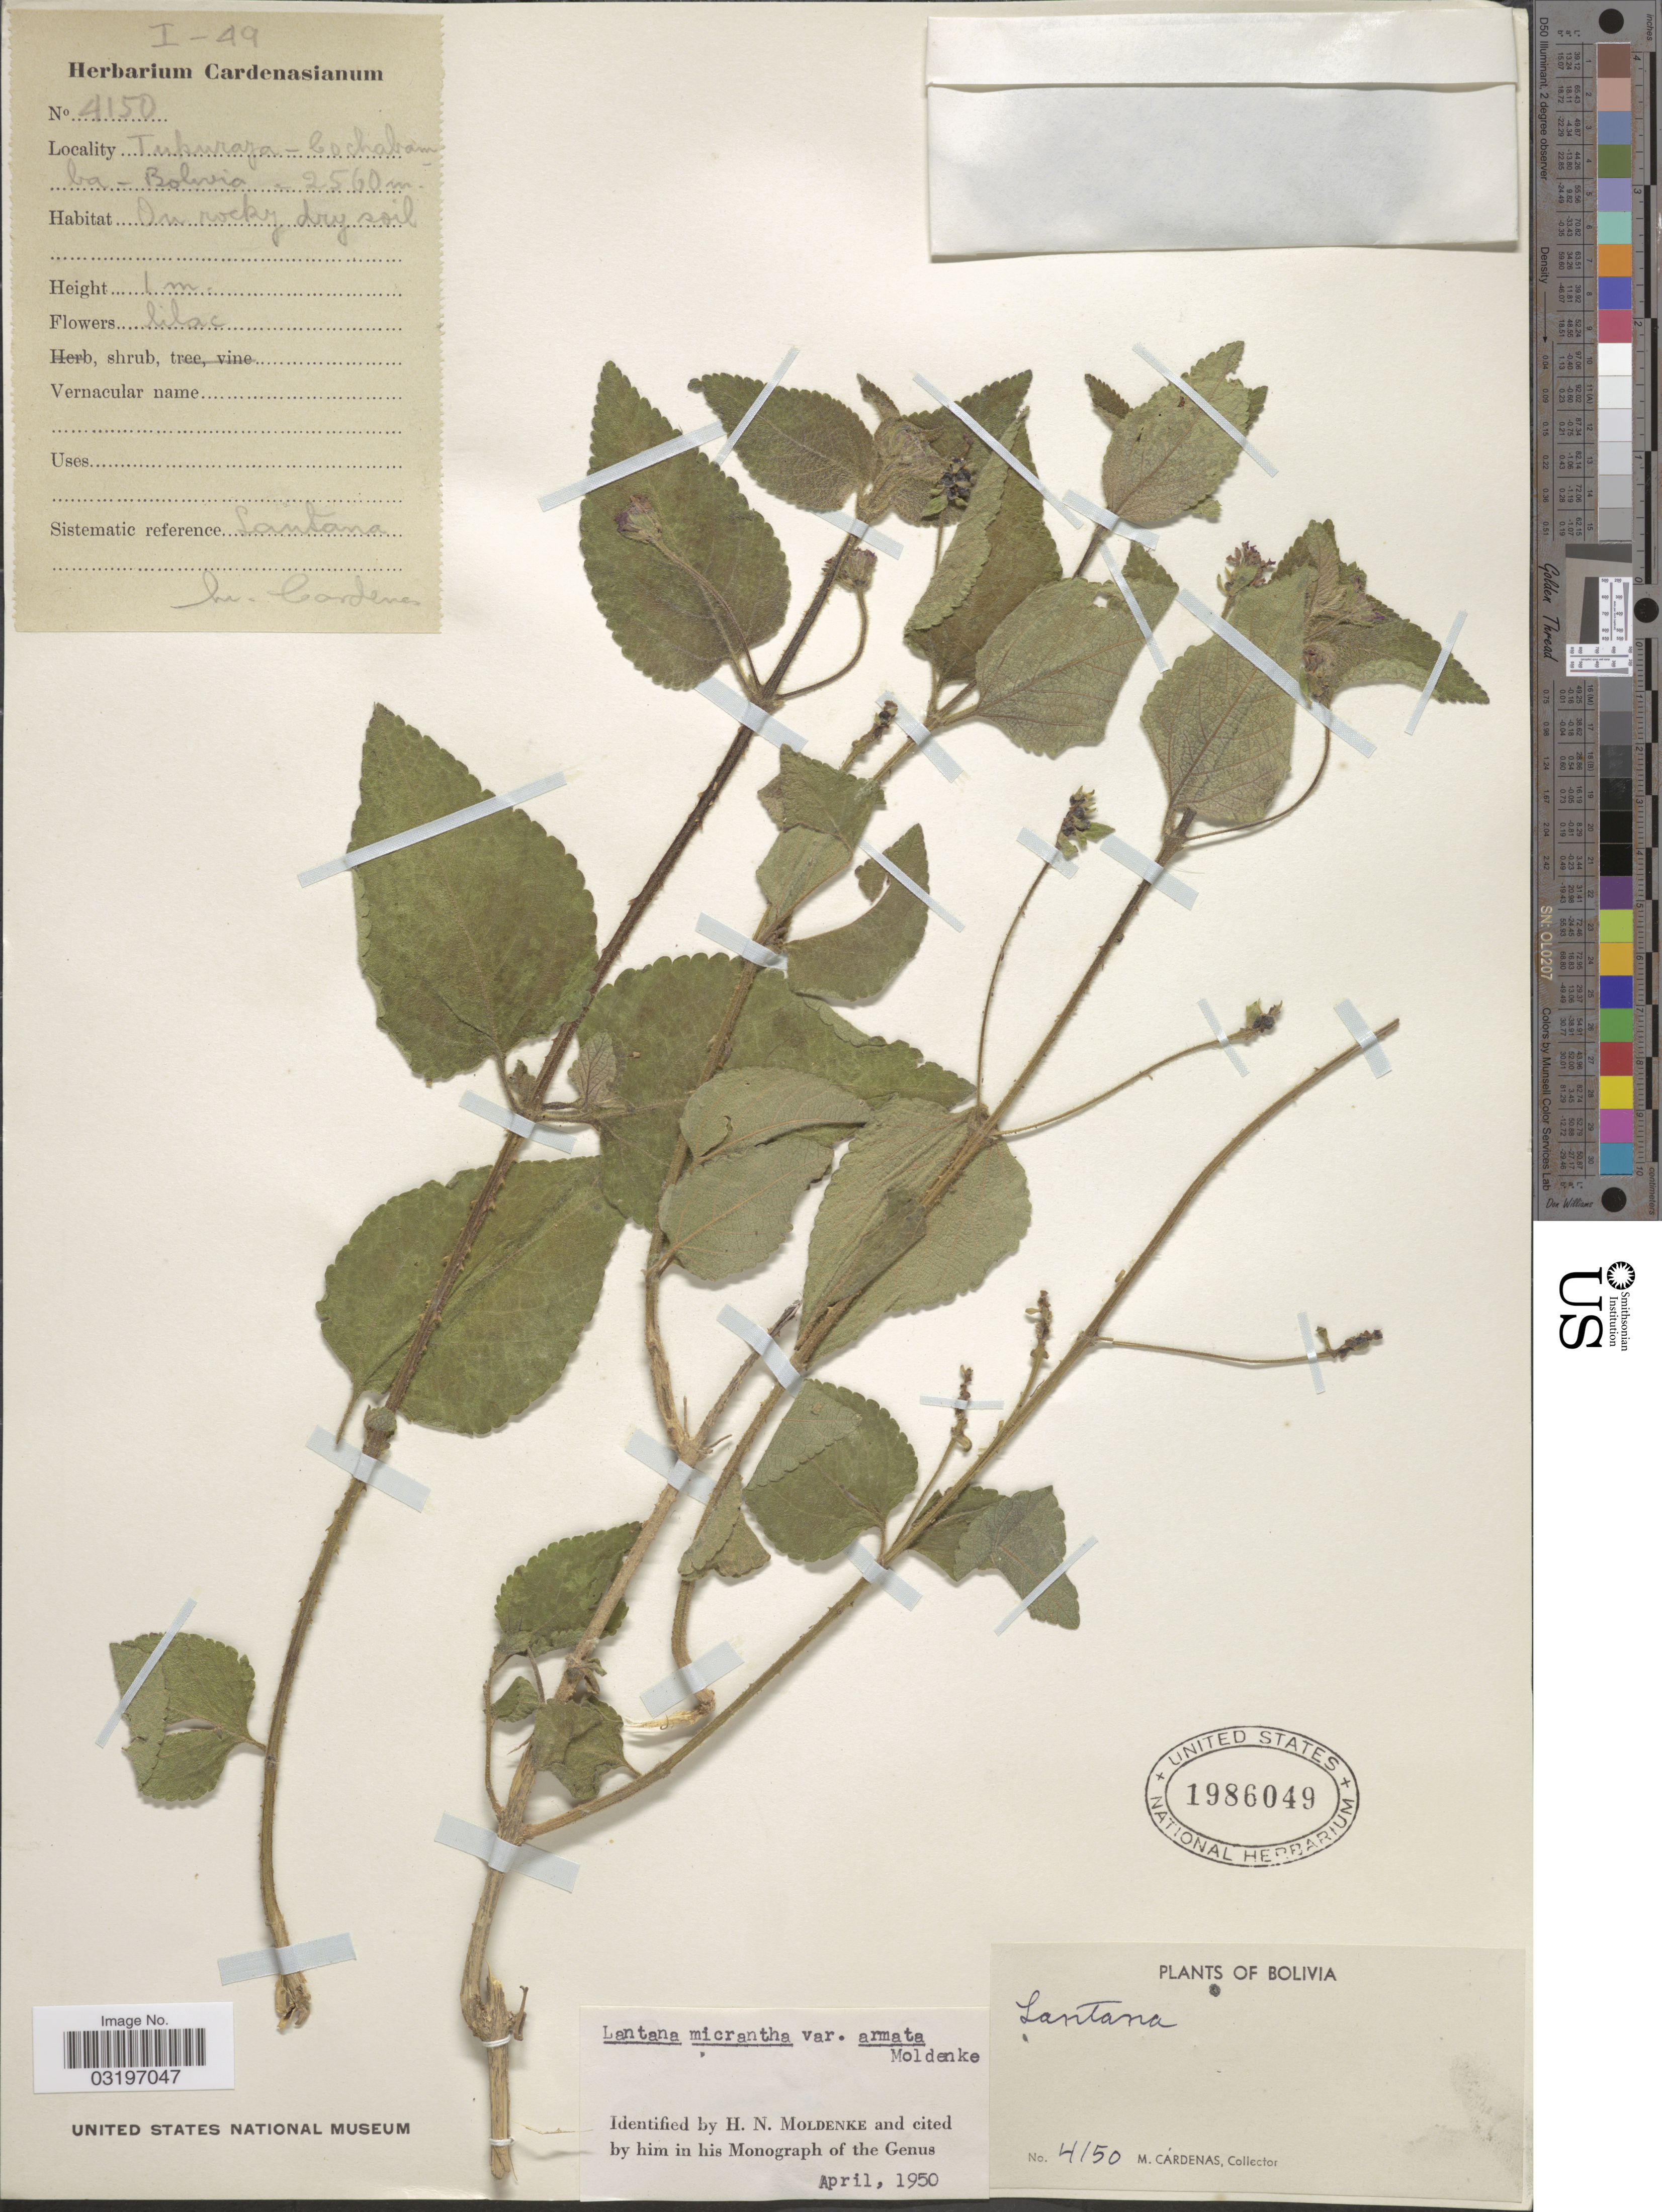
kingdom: Plantae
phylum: Tracheophyta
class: Magnoliopsida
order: Lamiales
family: Verbenaceae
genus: Lantana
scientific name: Lantana micrantha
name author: Briq.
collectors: M. Cárdenas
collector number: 4150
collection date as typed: Transcribed d/m/y: /1/49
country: Bolivia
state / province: Cochabamba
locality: Tupuraya.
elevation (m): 2560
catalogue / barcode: US 1986049